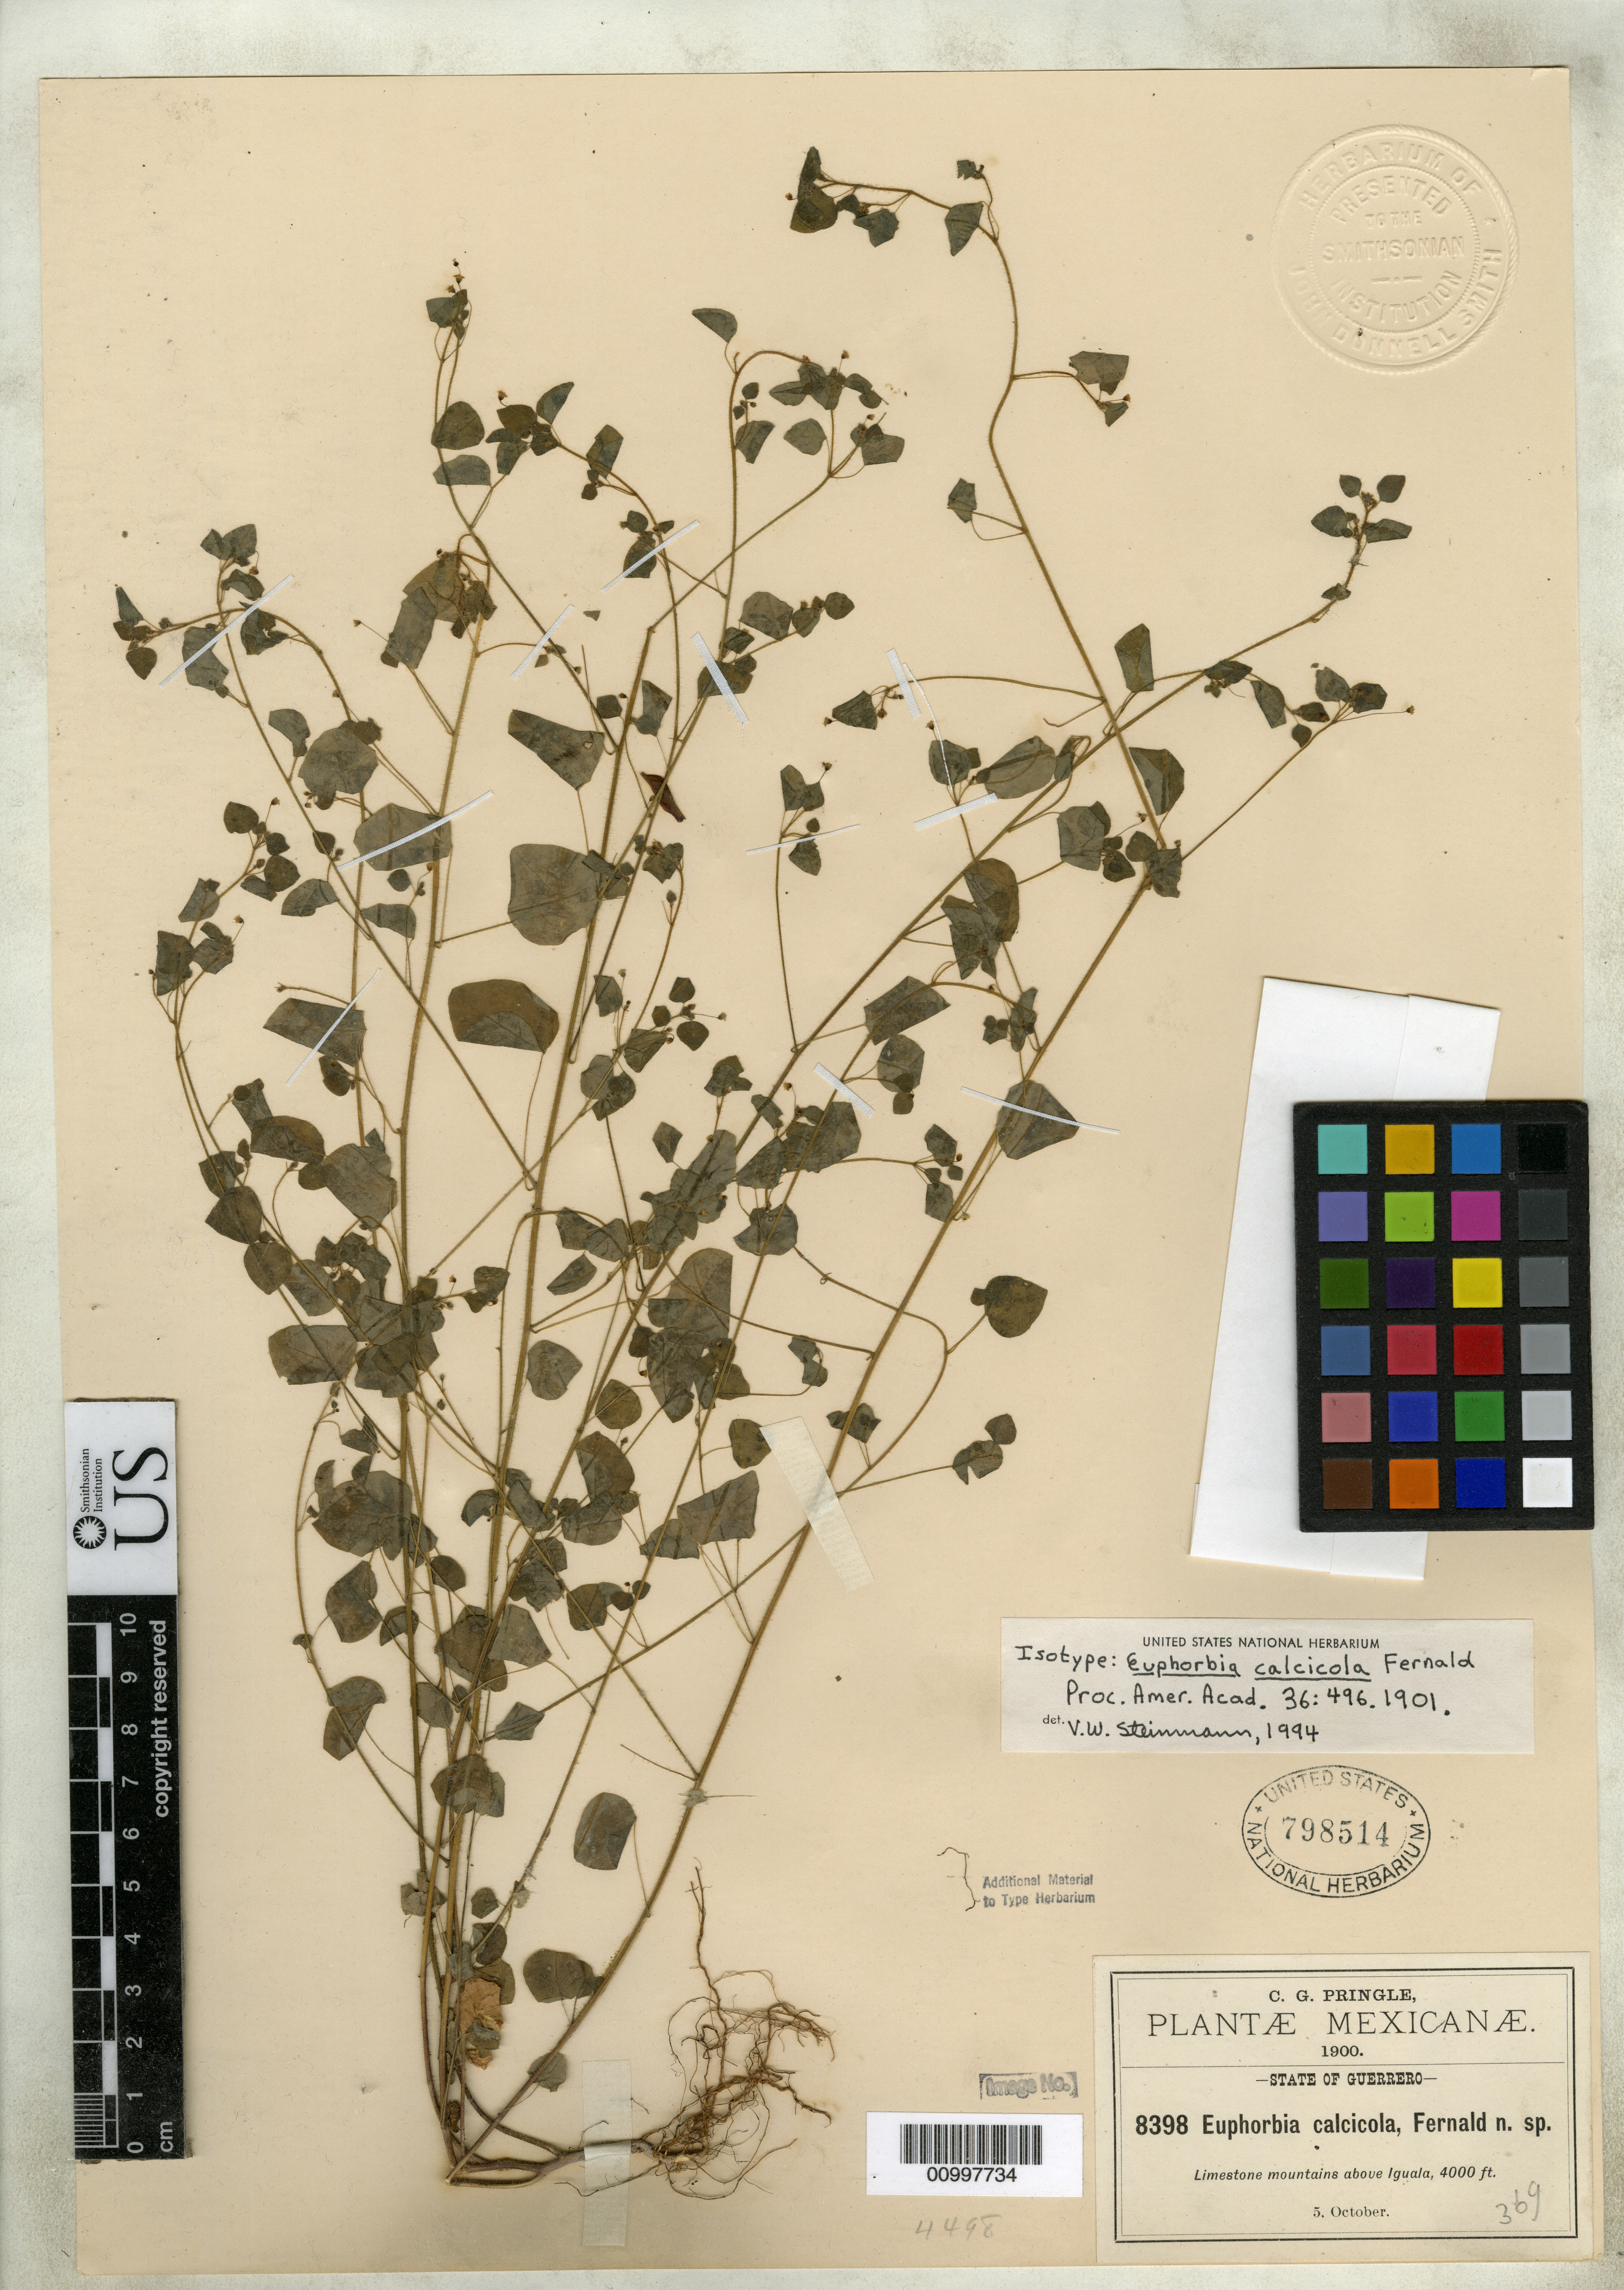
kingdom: Plantae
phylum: Tracheophyta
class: Magnoliopsida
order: Malpighiales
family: Euphorbiaceae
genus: Euphorbia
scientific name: Euphorbia calcicola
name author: Fernald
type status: Isotype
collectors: C. G. Pringle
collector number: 8398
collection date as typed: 05 Oct 1900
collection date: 1900-10-05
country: Mexico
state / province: Guerrero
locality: Limestone mountains above Iguala.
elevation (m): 1219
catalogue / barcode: US 798514